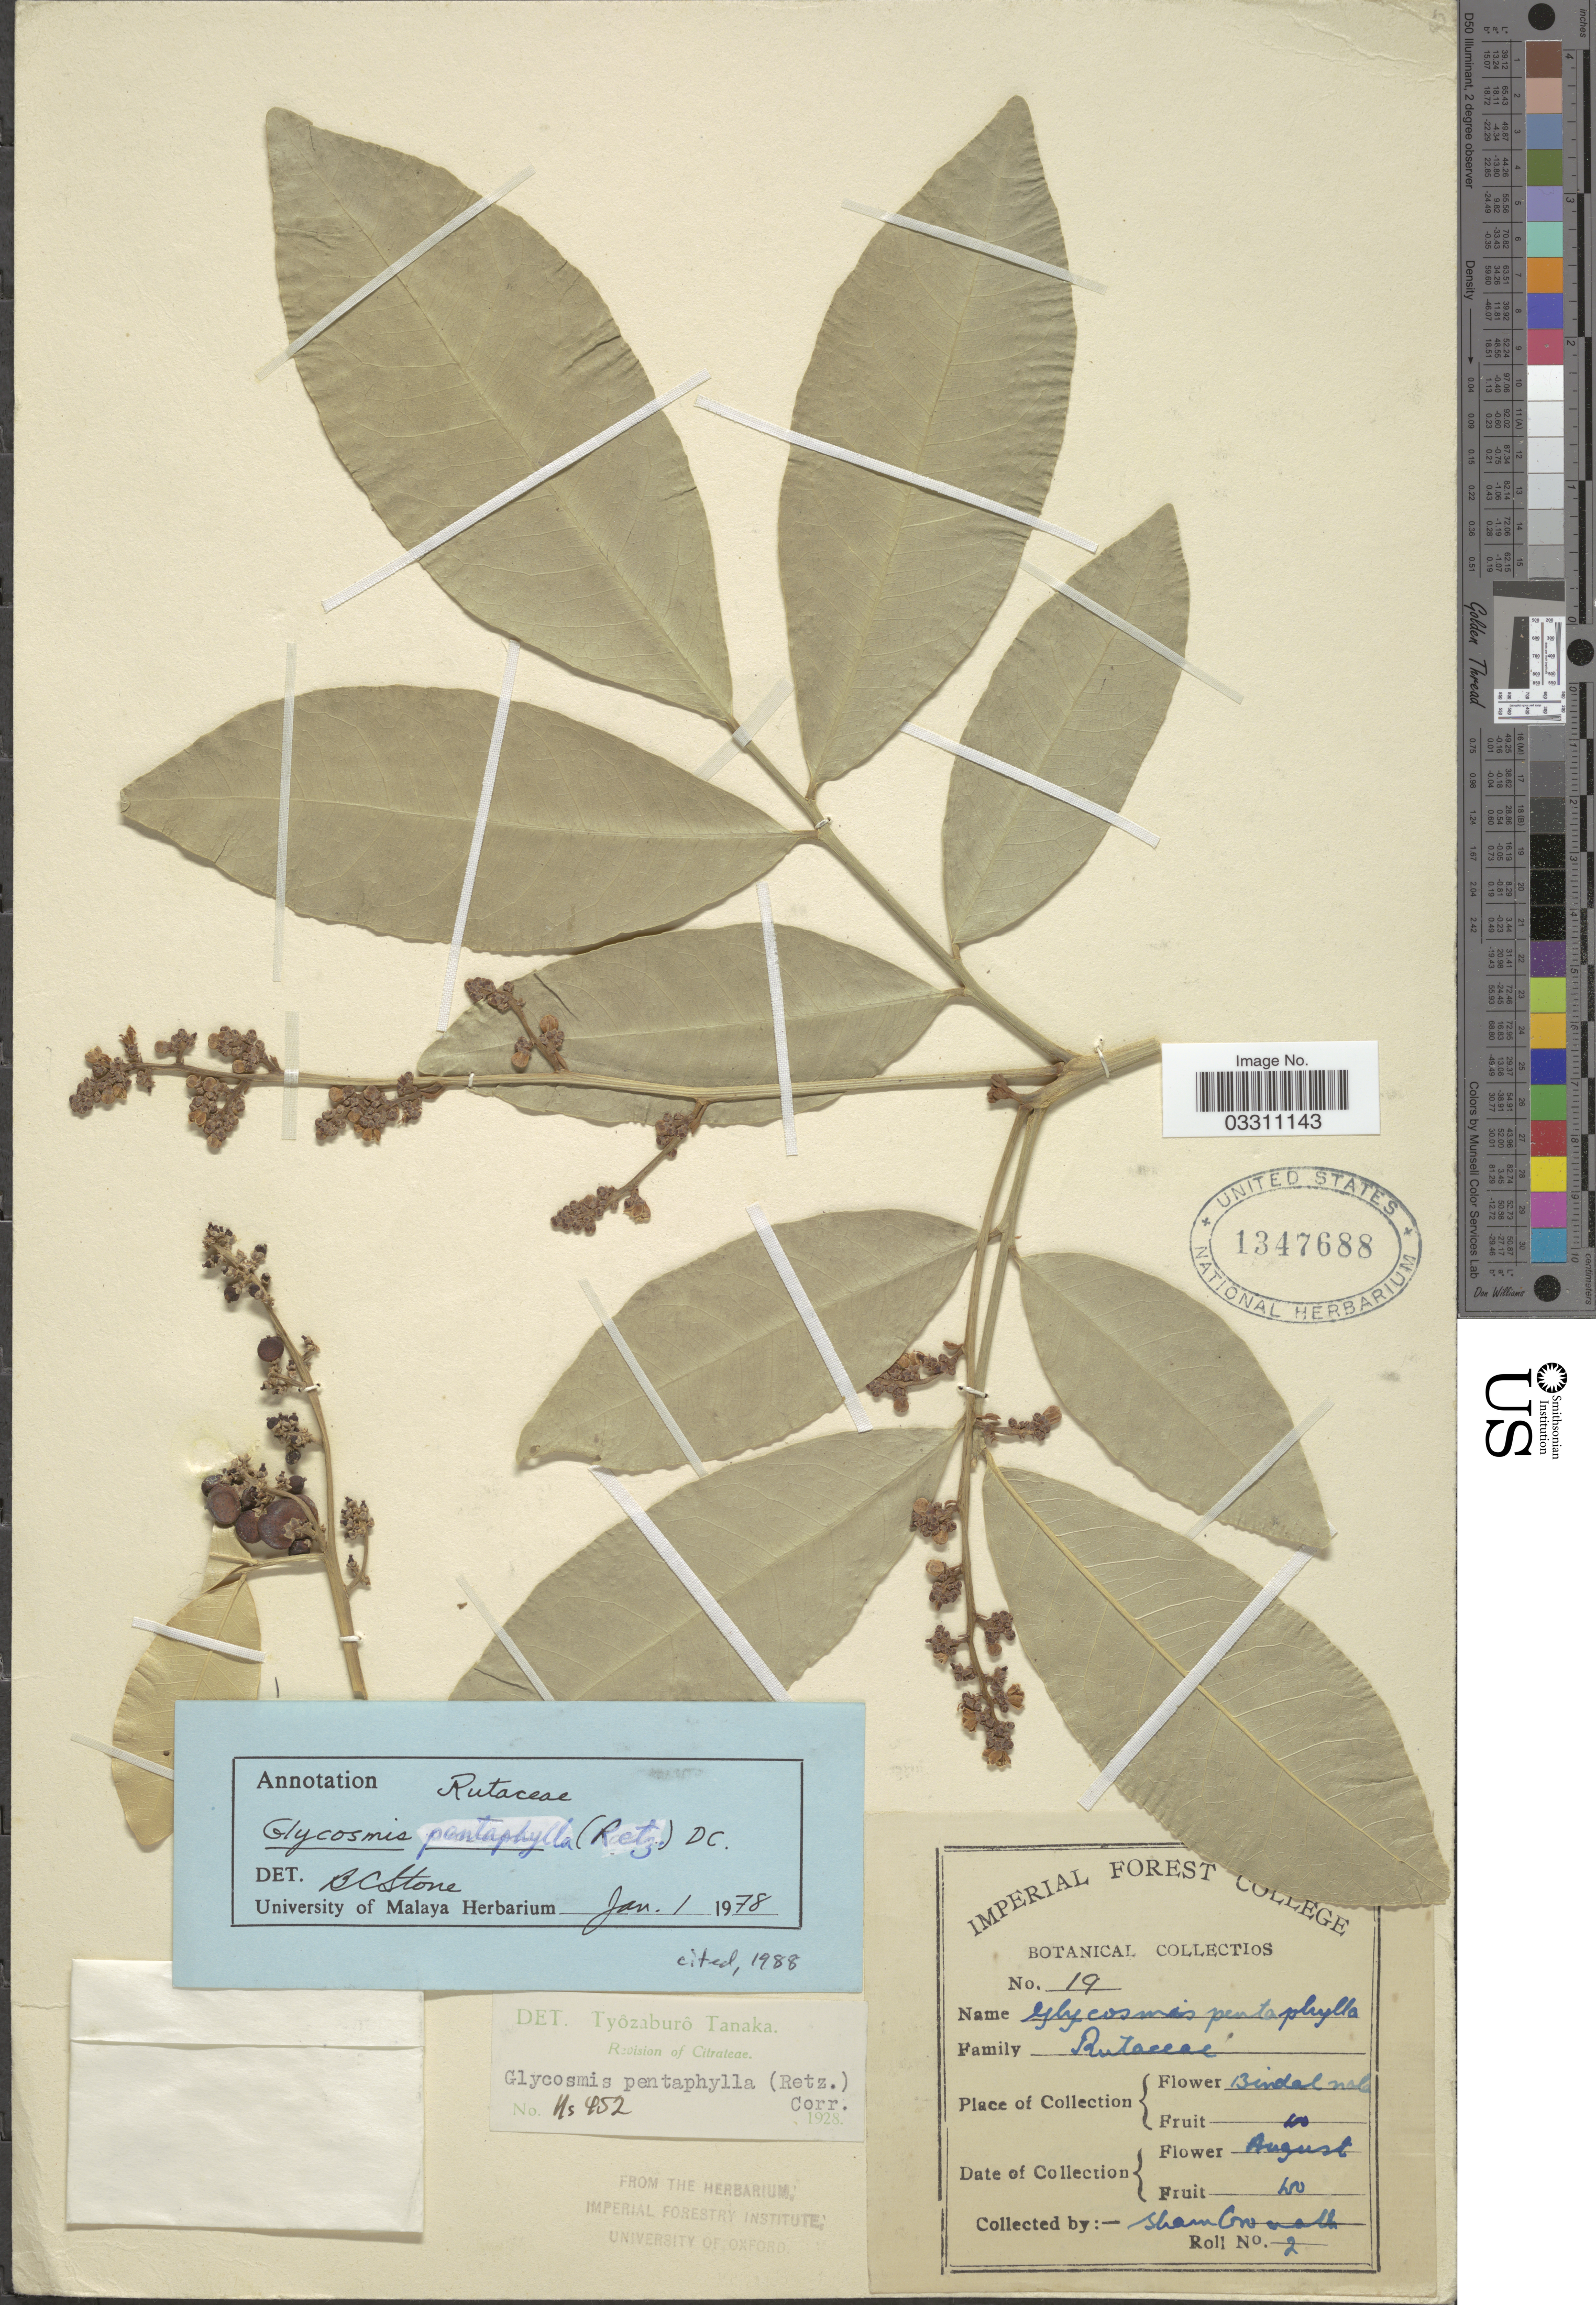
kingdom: Plantae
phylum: Tracheophyta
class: Magnoliopsida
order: Sapindales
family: Rutaceae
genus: Glycosmis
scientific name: Glycosmis pentaphylla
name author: (Retz.) DC.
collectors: S. Nath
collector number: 19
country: India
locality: Bindal nala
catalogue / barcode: US 1347688